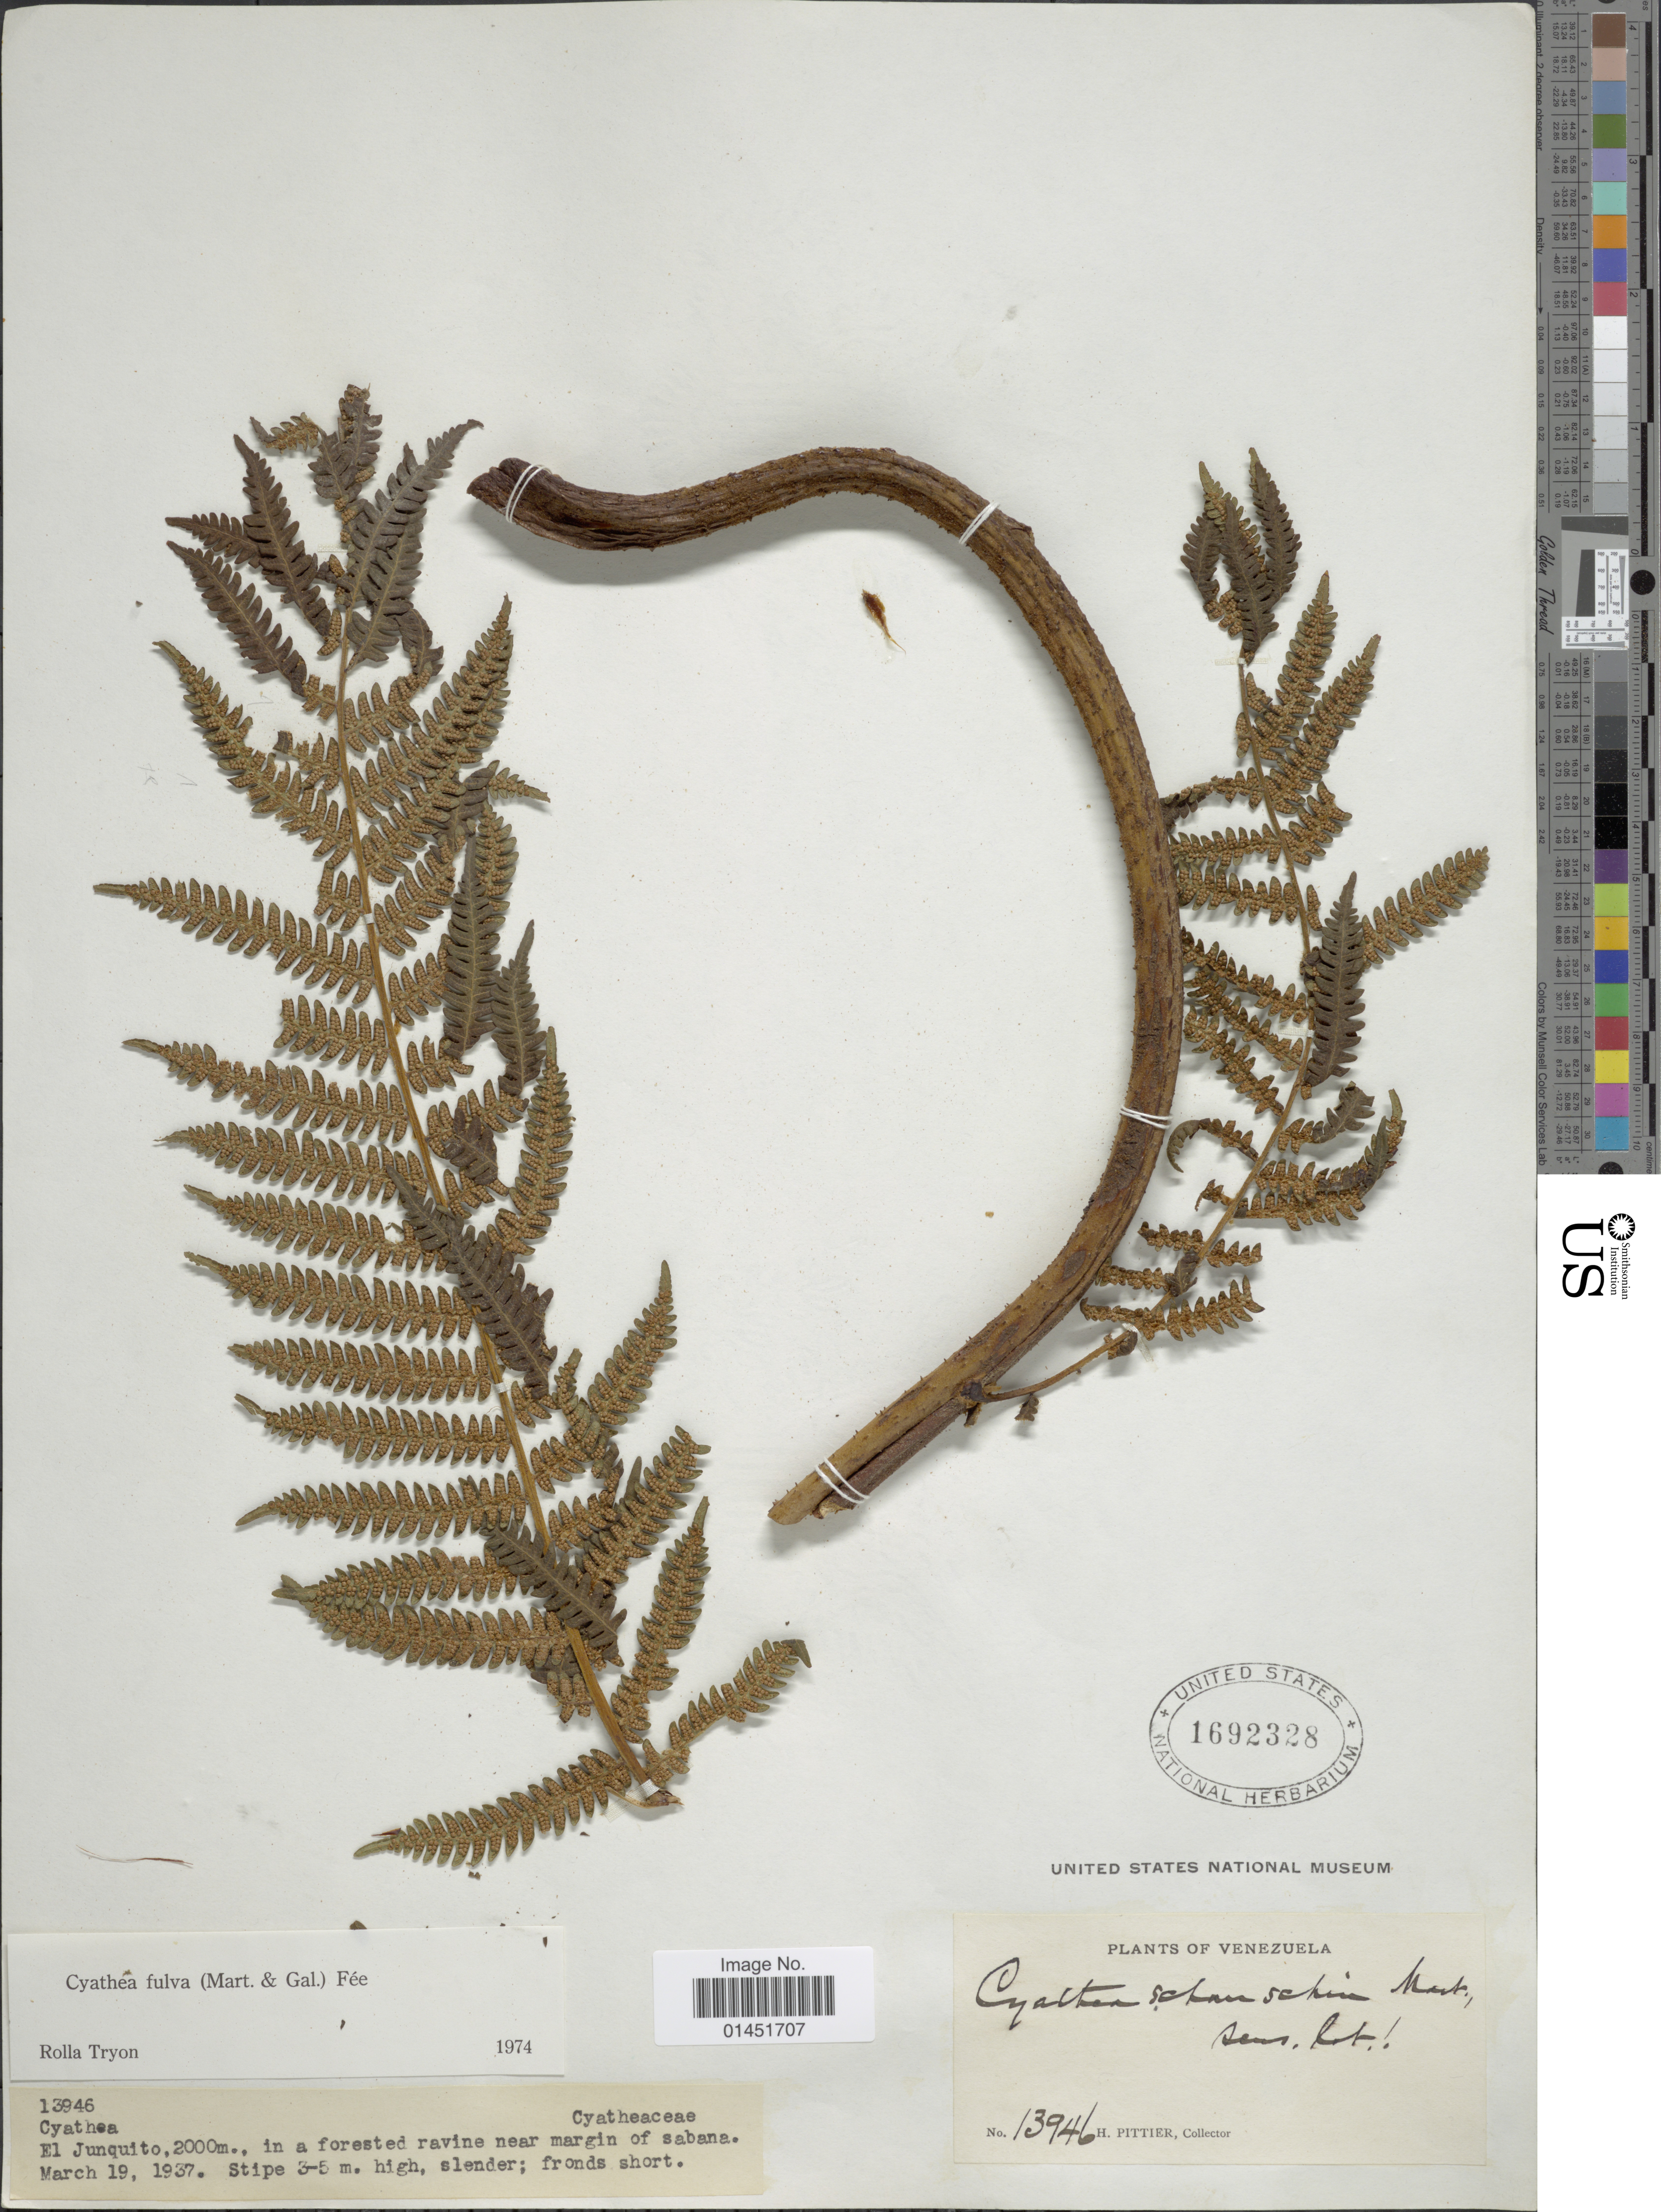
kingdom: Plantae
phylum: Tracheophyta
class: Polypodiopsida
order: Cyatheales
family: Cyatheaceae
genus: Cyathea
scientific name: Cyathea fulva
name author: (M. Martens & Galeotti) Fée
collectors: H. F. Pittier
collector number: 13946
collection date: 1937-03-19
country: Venezuela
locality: El Junquito. in a forested ravine near margin of sabana.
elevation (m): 2000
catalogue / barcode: US 1692328